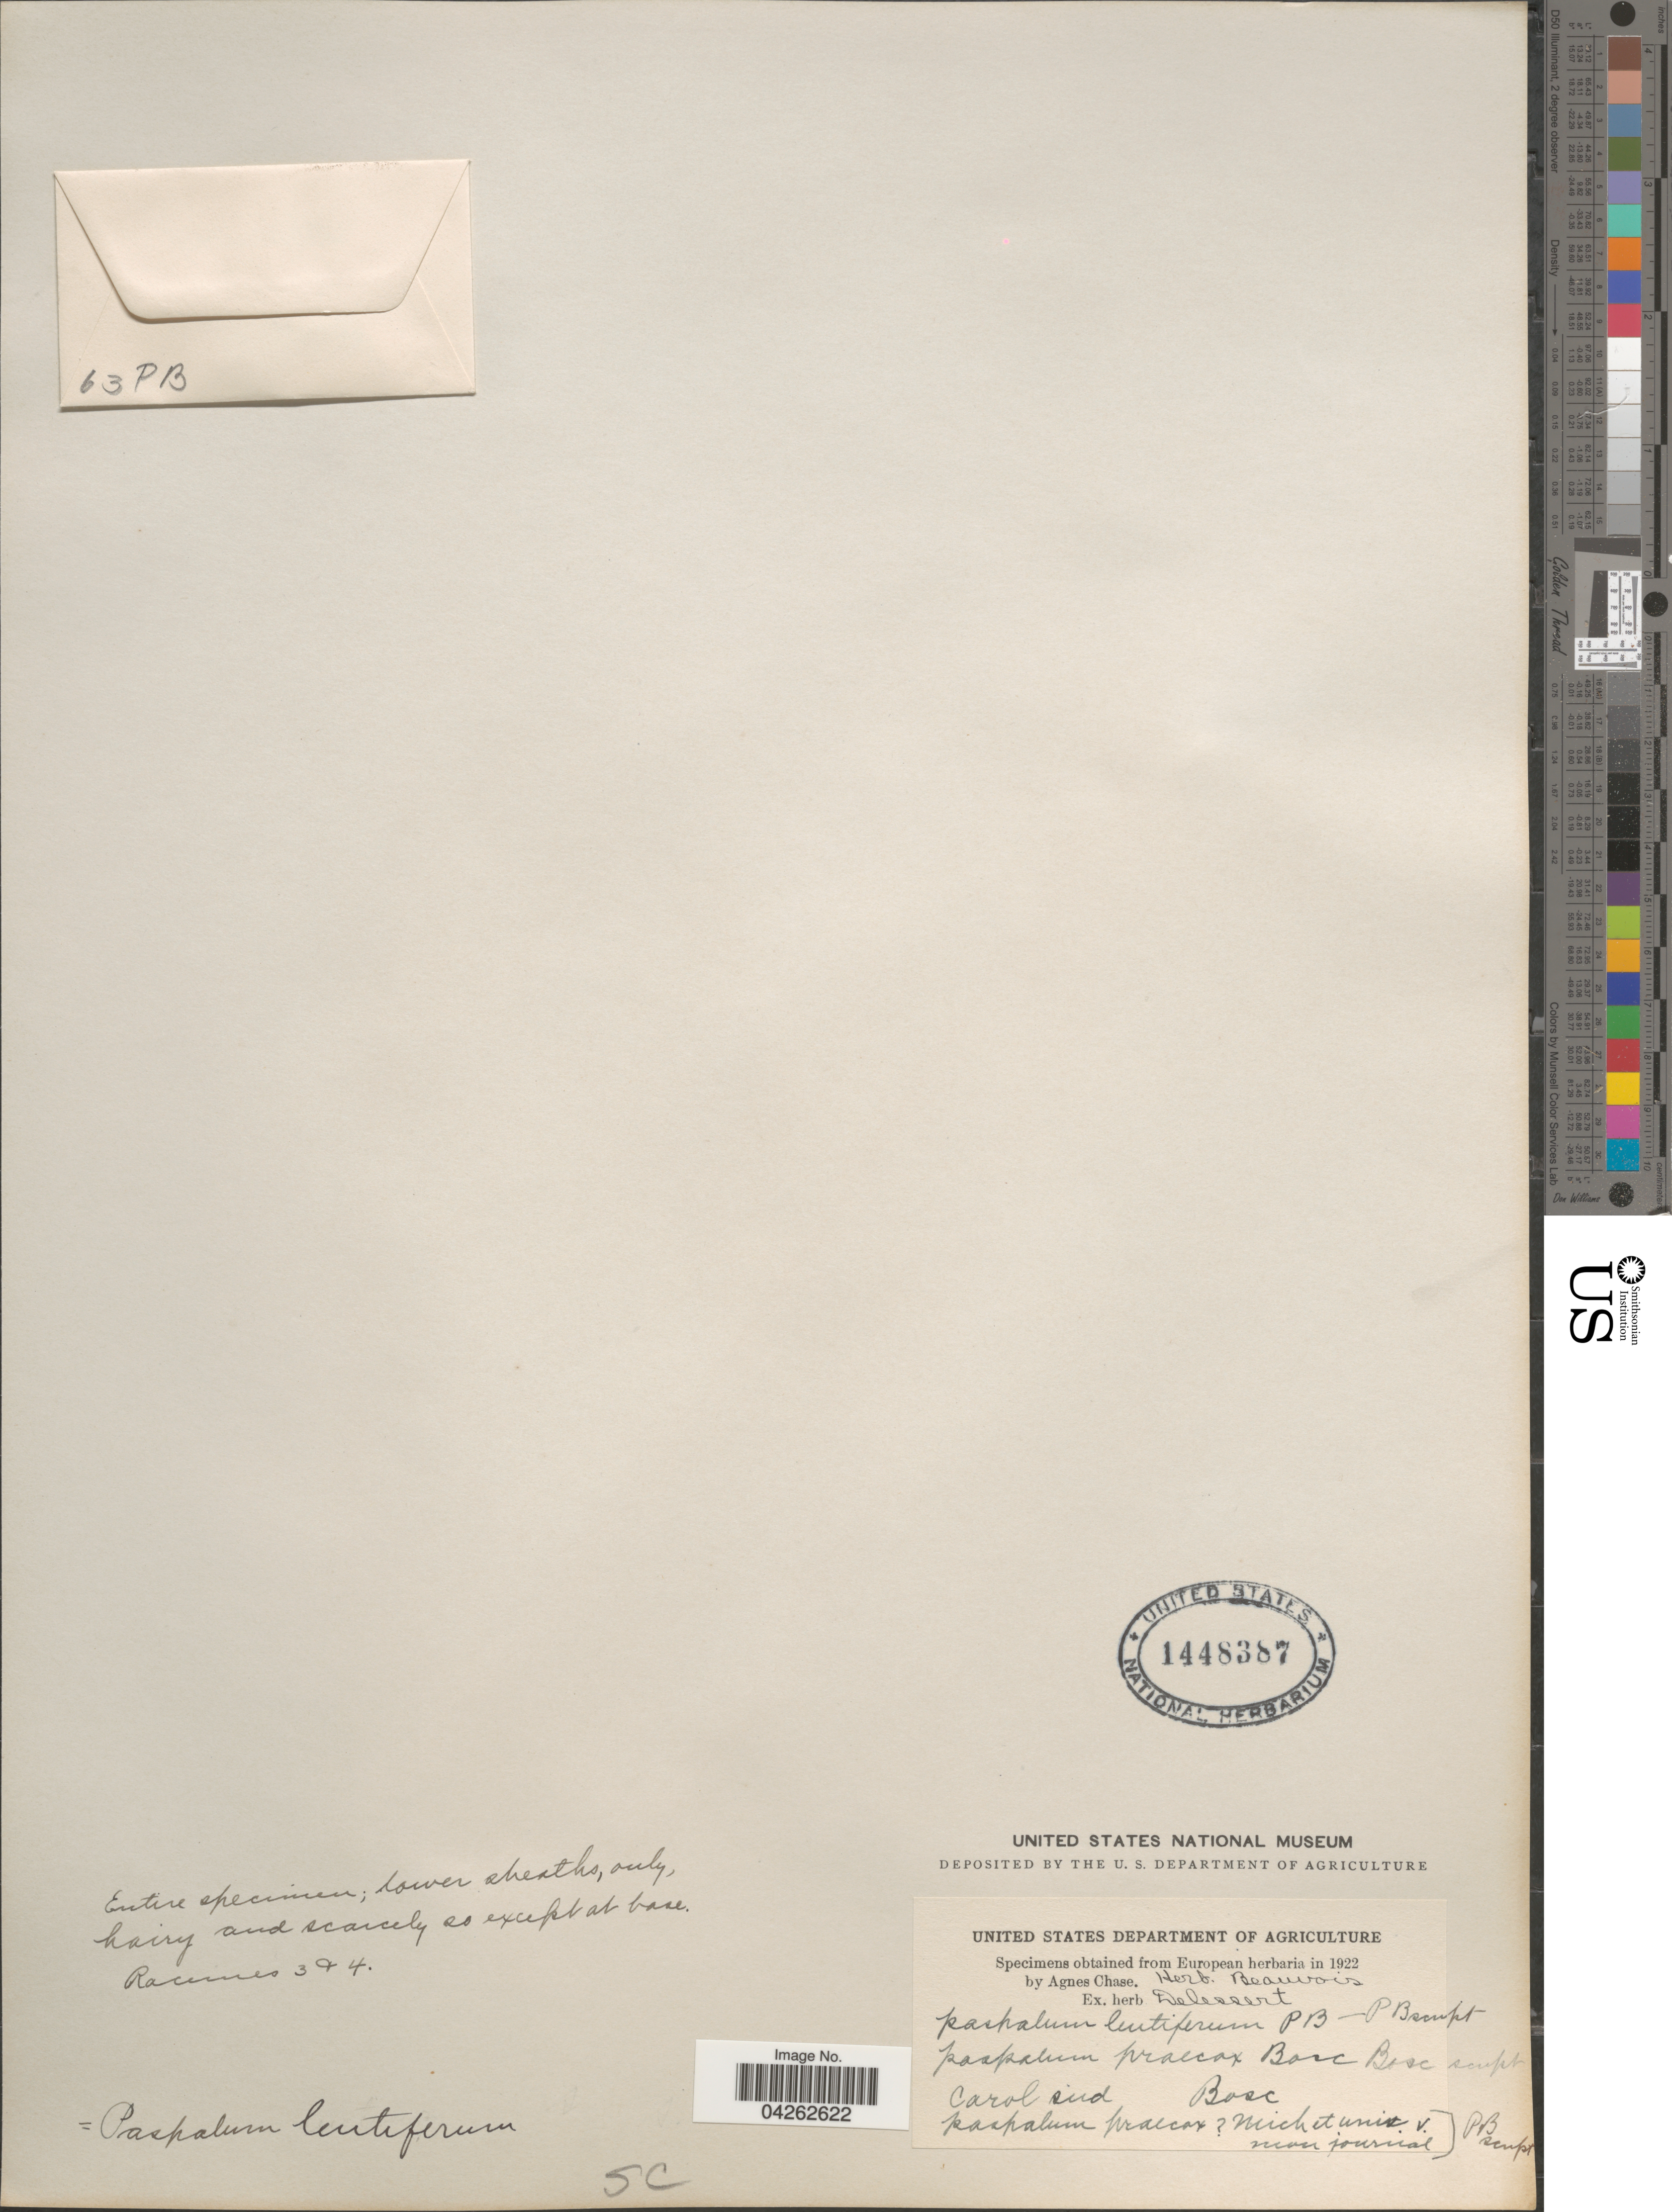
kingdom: Plantae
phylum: Tracheophyta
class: Liliopsida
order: Poales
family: Poaceae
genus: Paspalum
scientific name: Paspalum lentiferum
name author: Lam.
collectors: ex herb. Delessert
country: United States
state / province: South Carolina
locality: Carol sud.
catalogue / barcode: US 1448387